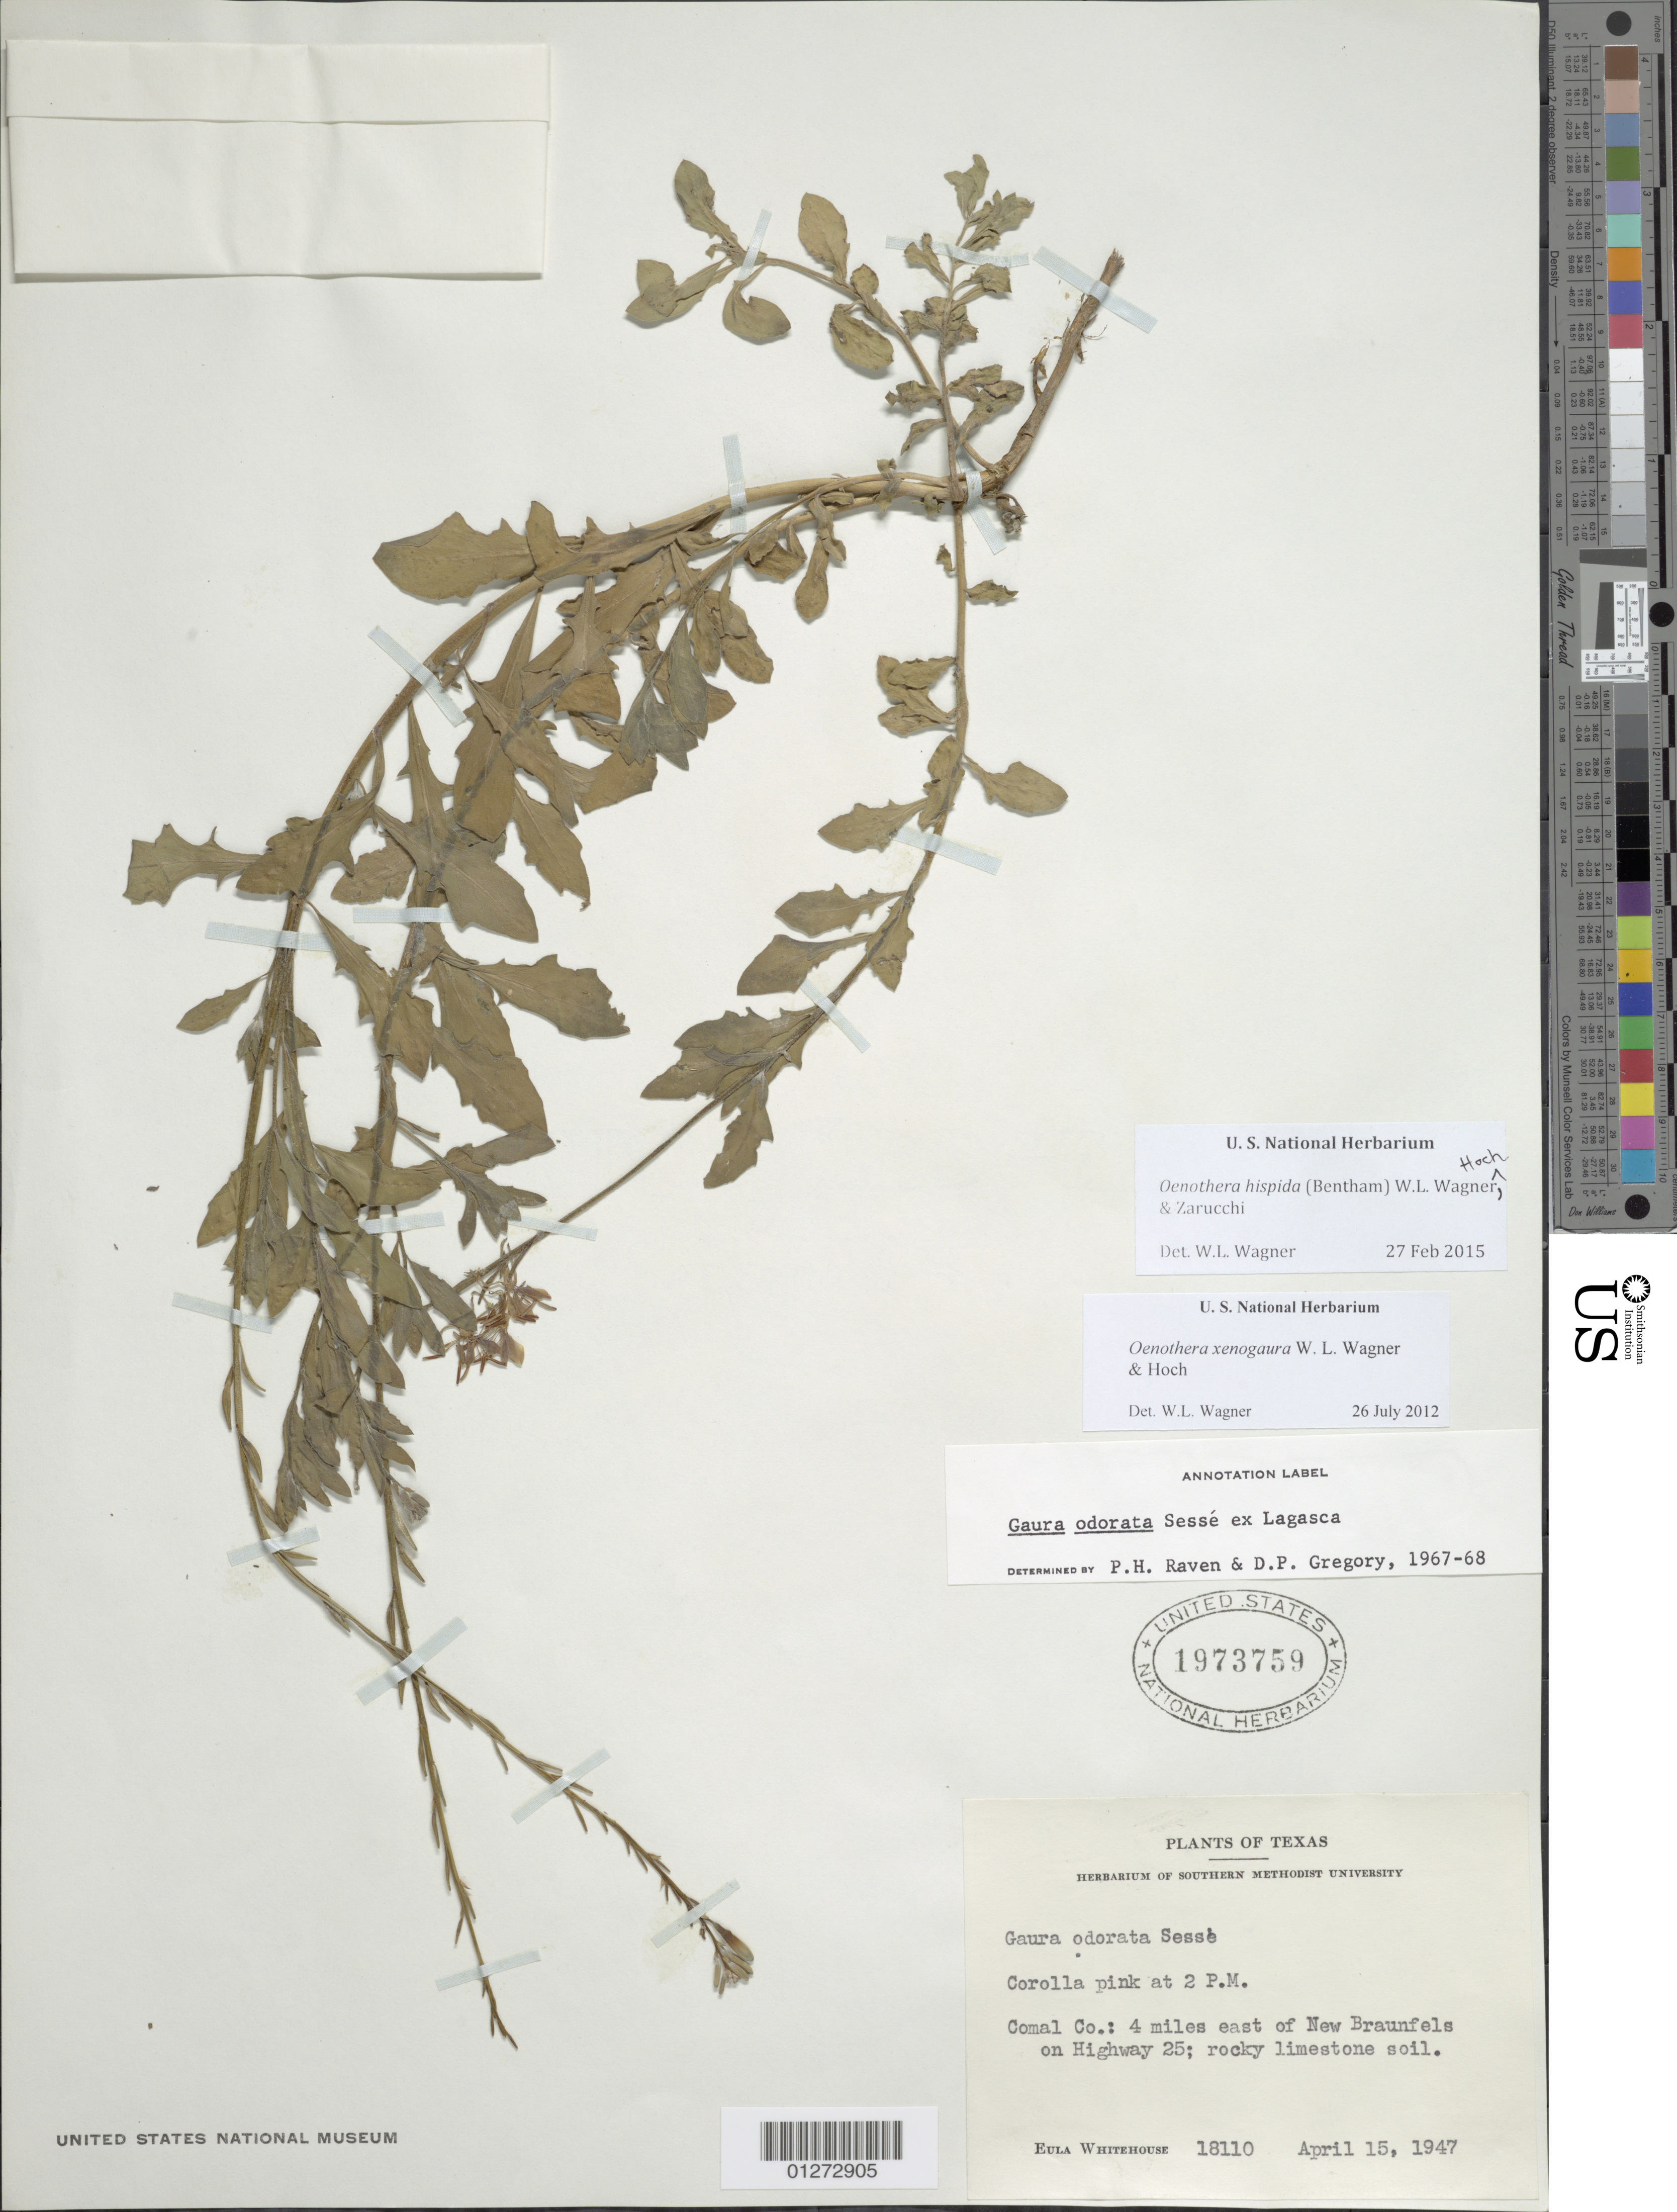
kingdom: Plantae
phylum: Tracheophyta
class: Magnoliopsida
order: Myrtales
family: Onagraceae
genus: Oenothera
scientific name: Oenothera hispida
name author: (Benth.) W.L. Wagner et al.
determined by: Wagner, W. L., (BOT), Smithsonian Institution - National Museum of Natural History (UNITED STATES)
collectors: E. Whitehouse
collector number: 18110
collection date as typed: April 15, 1947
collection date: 1947-04-15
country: United States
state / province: Texas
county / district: Comal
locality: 4 miles east of New Braunfels on Highway 25.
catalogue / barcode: US 1973759